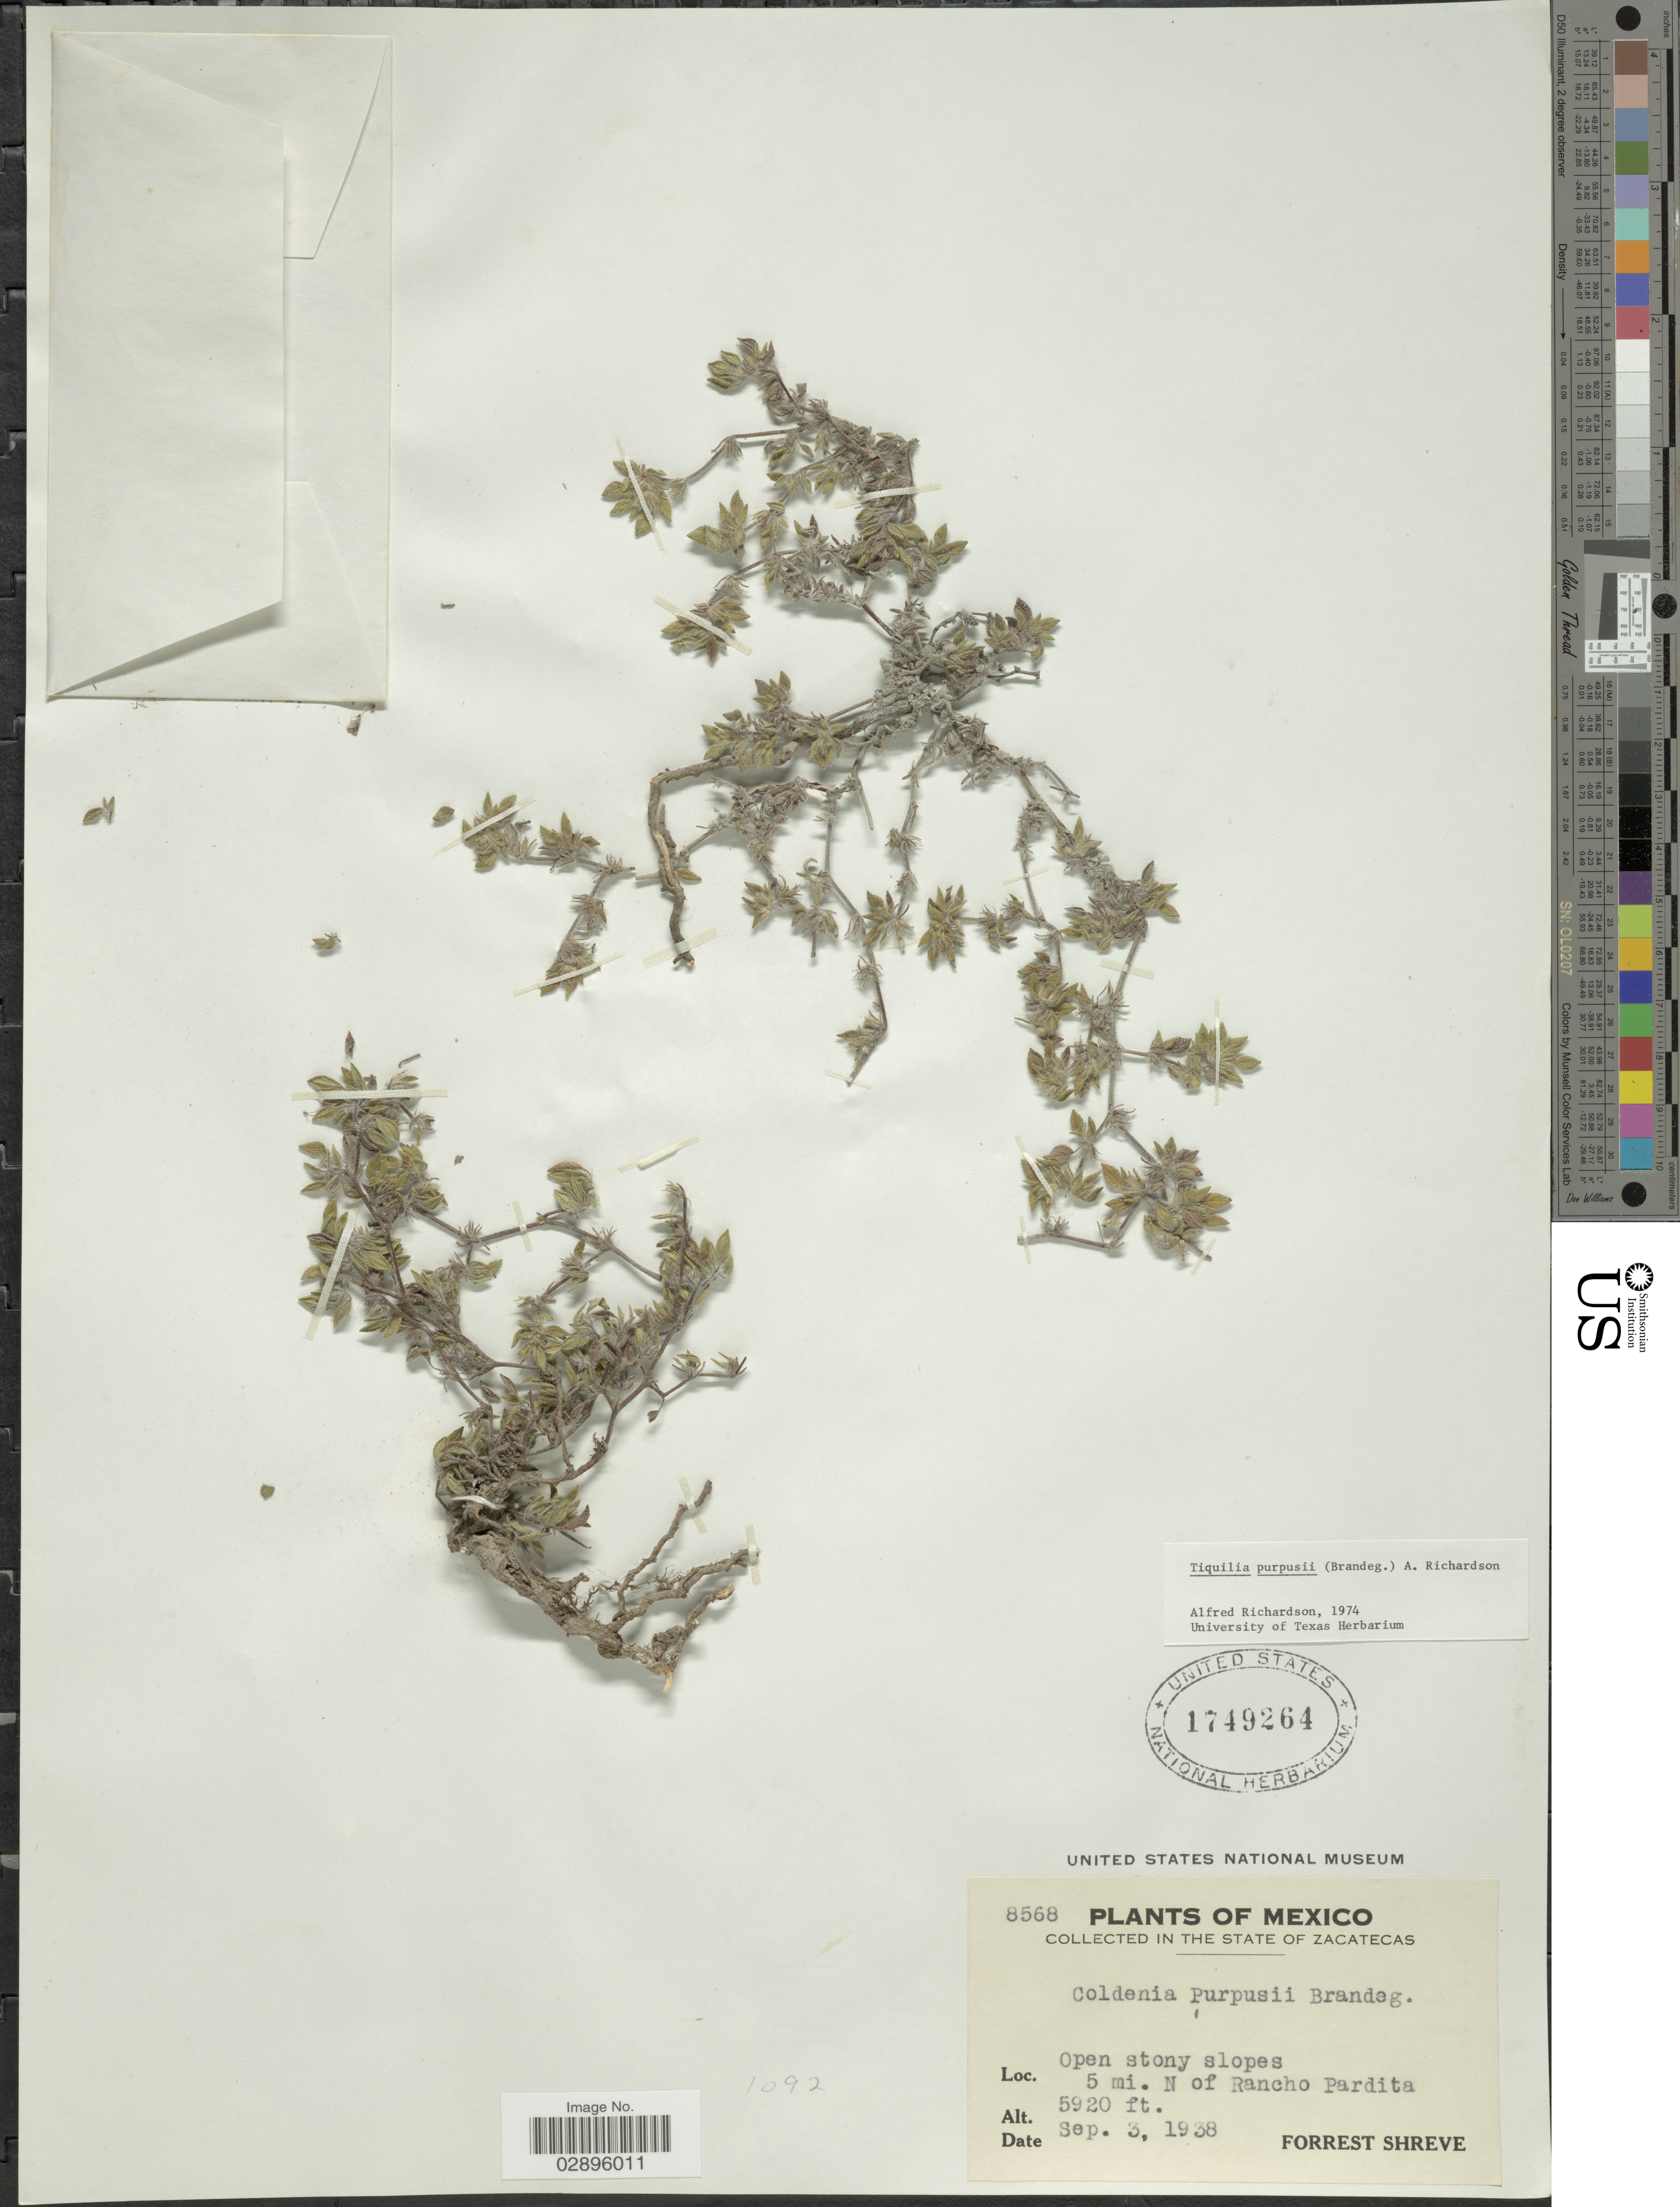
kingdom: Plantae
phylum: Tracheophyta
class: Magnoliopsida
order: Boraginales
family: Ehretiaceae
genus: Tiquilia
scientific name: Tiquilia purpusii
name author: (Brandegee) A.T. Richardson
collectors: F. Shreve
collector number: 8568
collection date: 1938-09-03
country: Mexico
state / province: Zacatecas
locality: Open stony slopes, 5 mi. N of Rancho Pardita.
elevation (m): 1804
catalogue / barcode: US 1749264